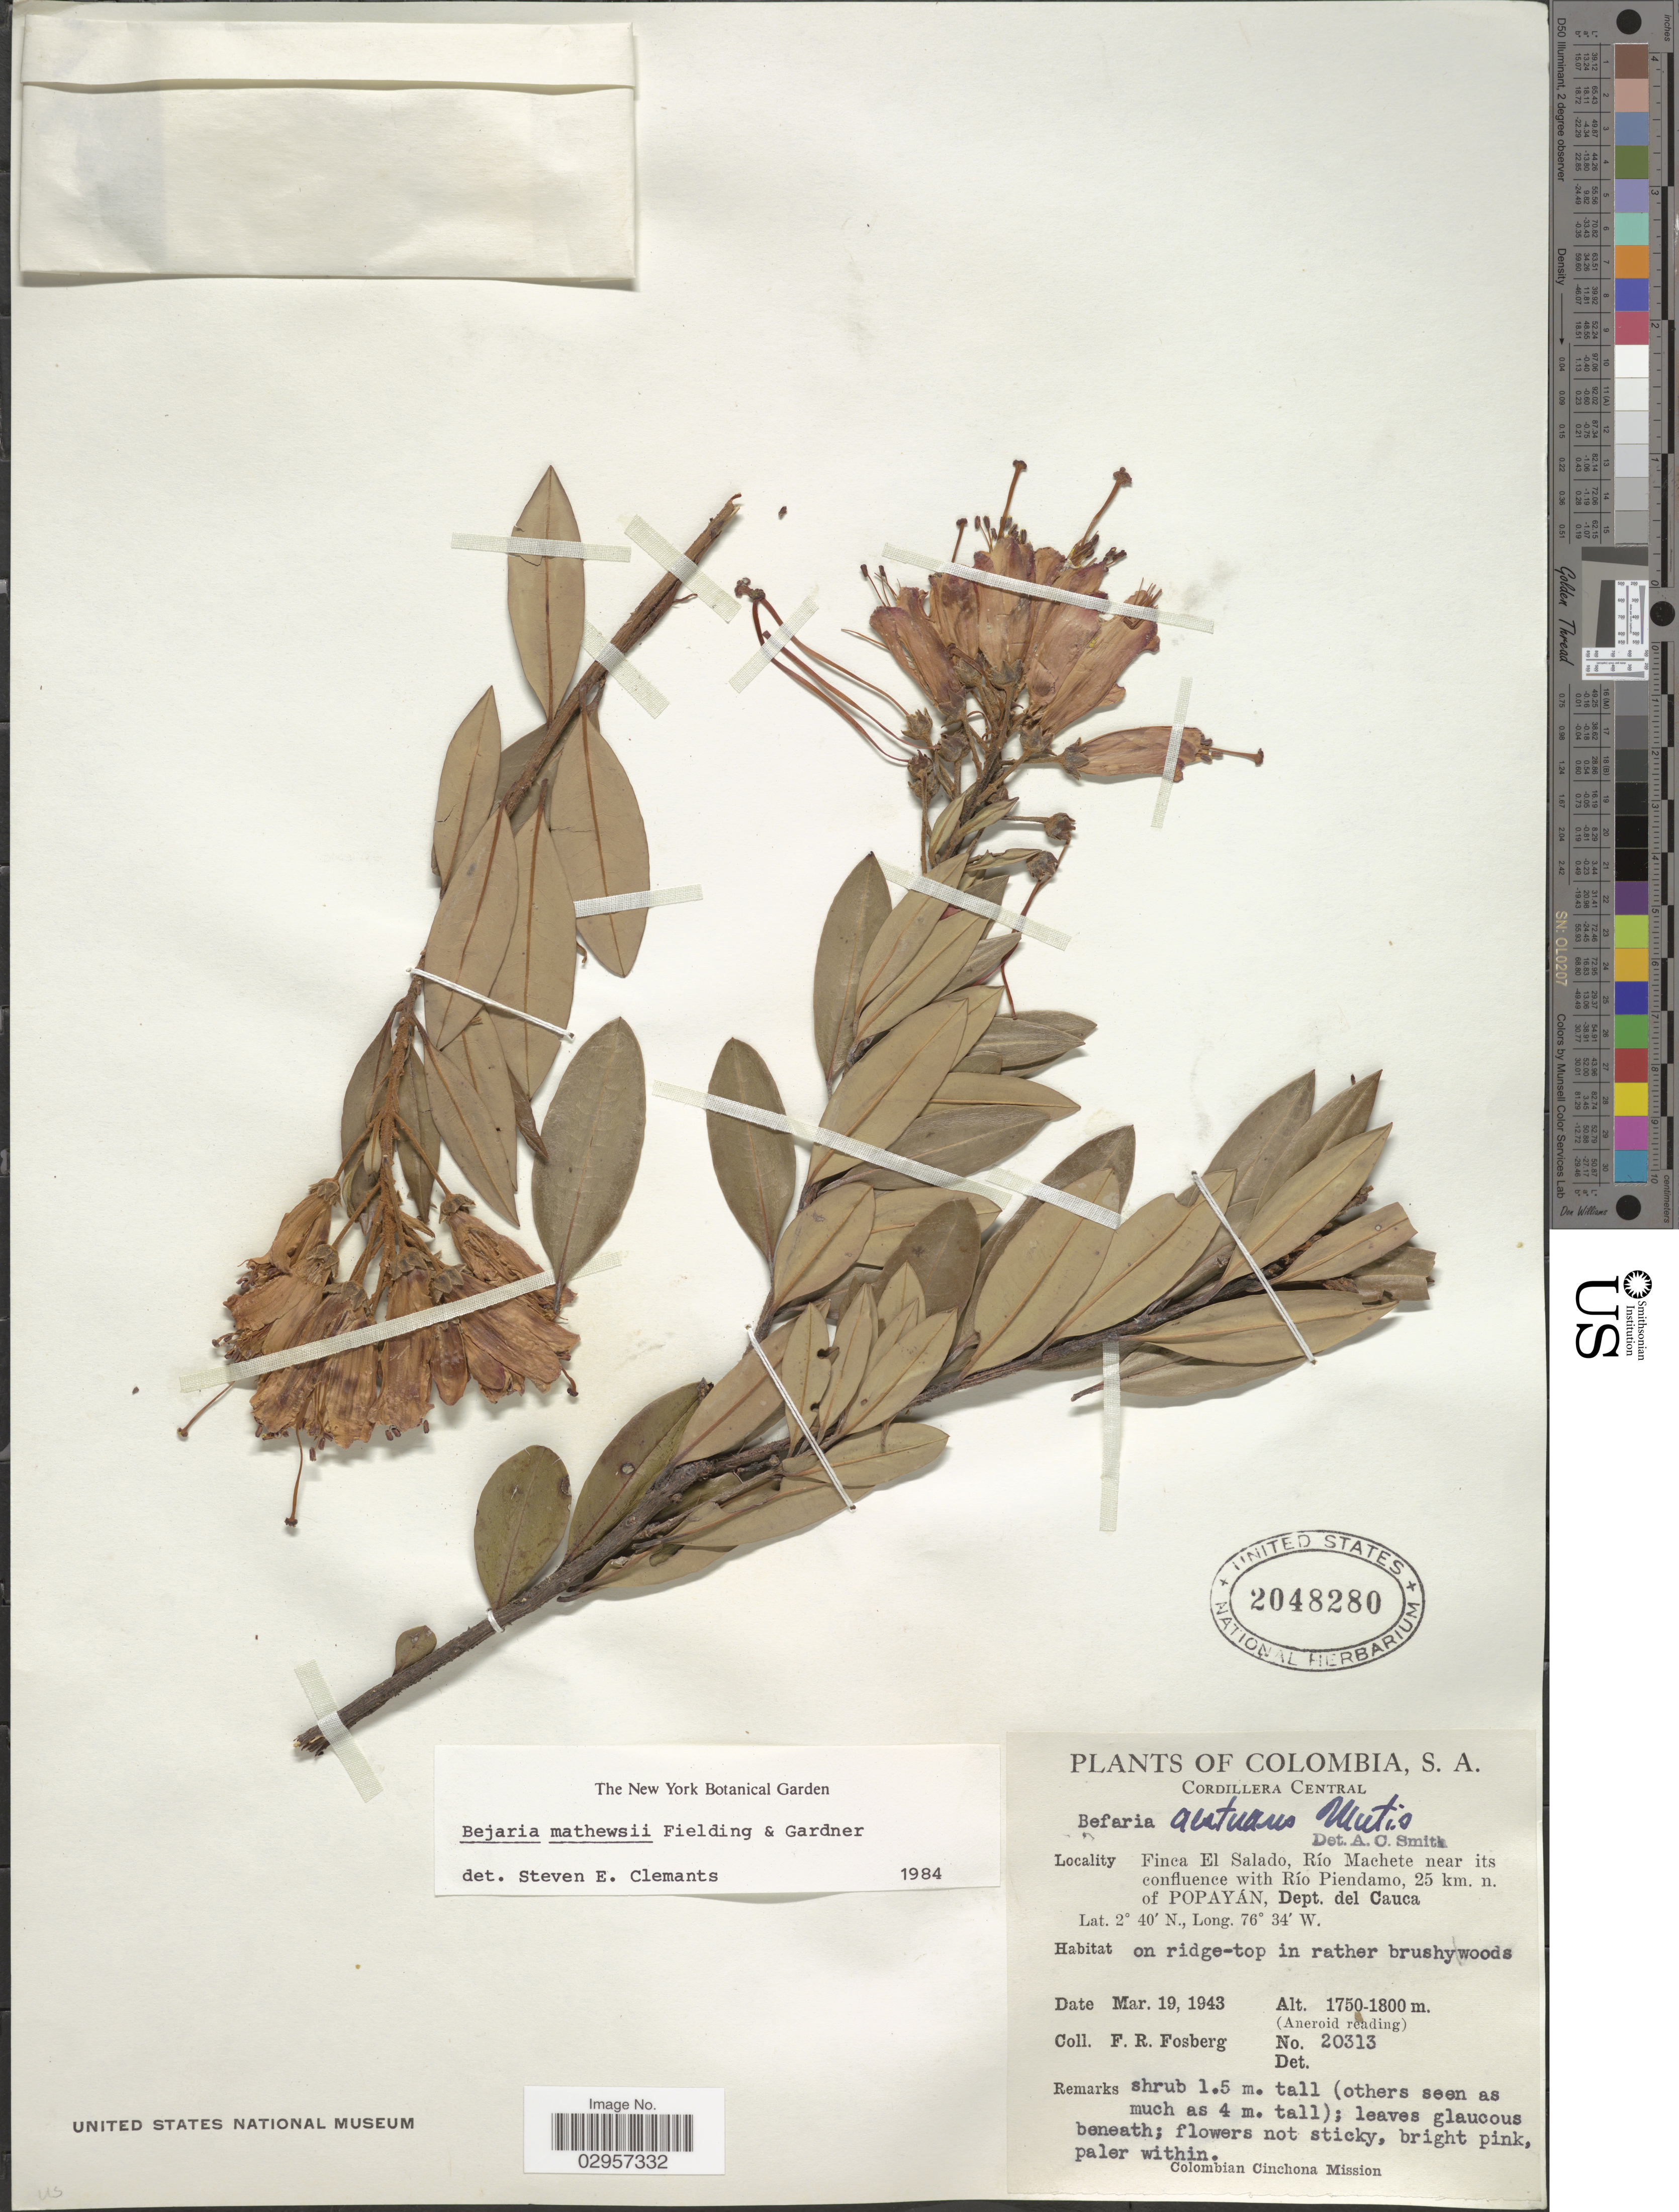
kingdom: Plantae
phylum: Tracheophyta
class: Magnoliopsida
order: Ericales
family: Ericaceae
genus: Bejaria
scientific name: Bejaria mathewsii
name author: Fielding & Gardner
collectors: F. R. Fosberg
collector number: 20313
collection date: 1943-03-19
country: Colombia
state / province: Cauca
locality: Cordillera Central, Finca El Salado, Río Machete near its confluence with Río Piendamo, 25 km. n. of Popayan, Dept. del Cauca.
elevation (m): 1750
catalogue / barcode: US 2048280